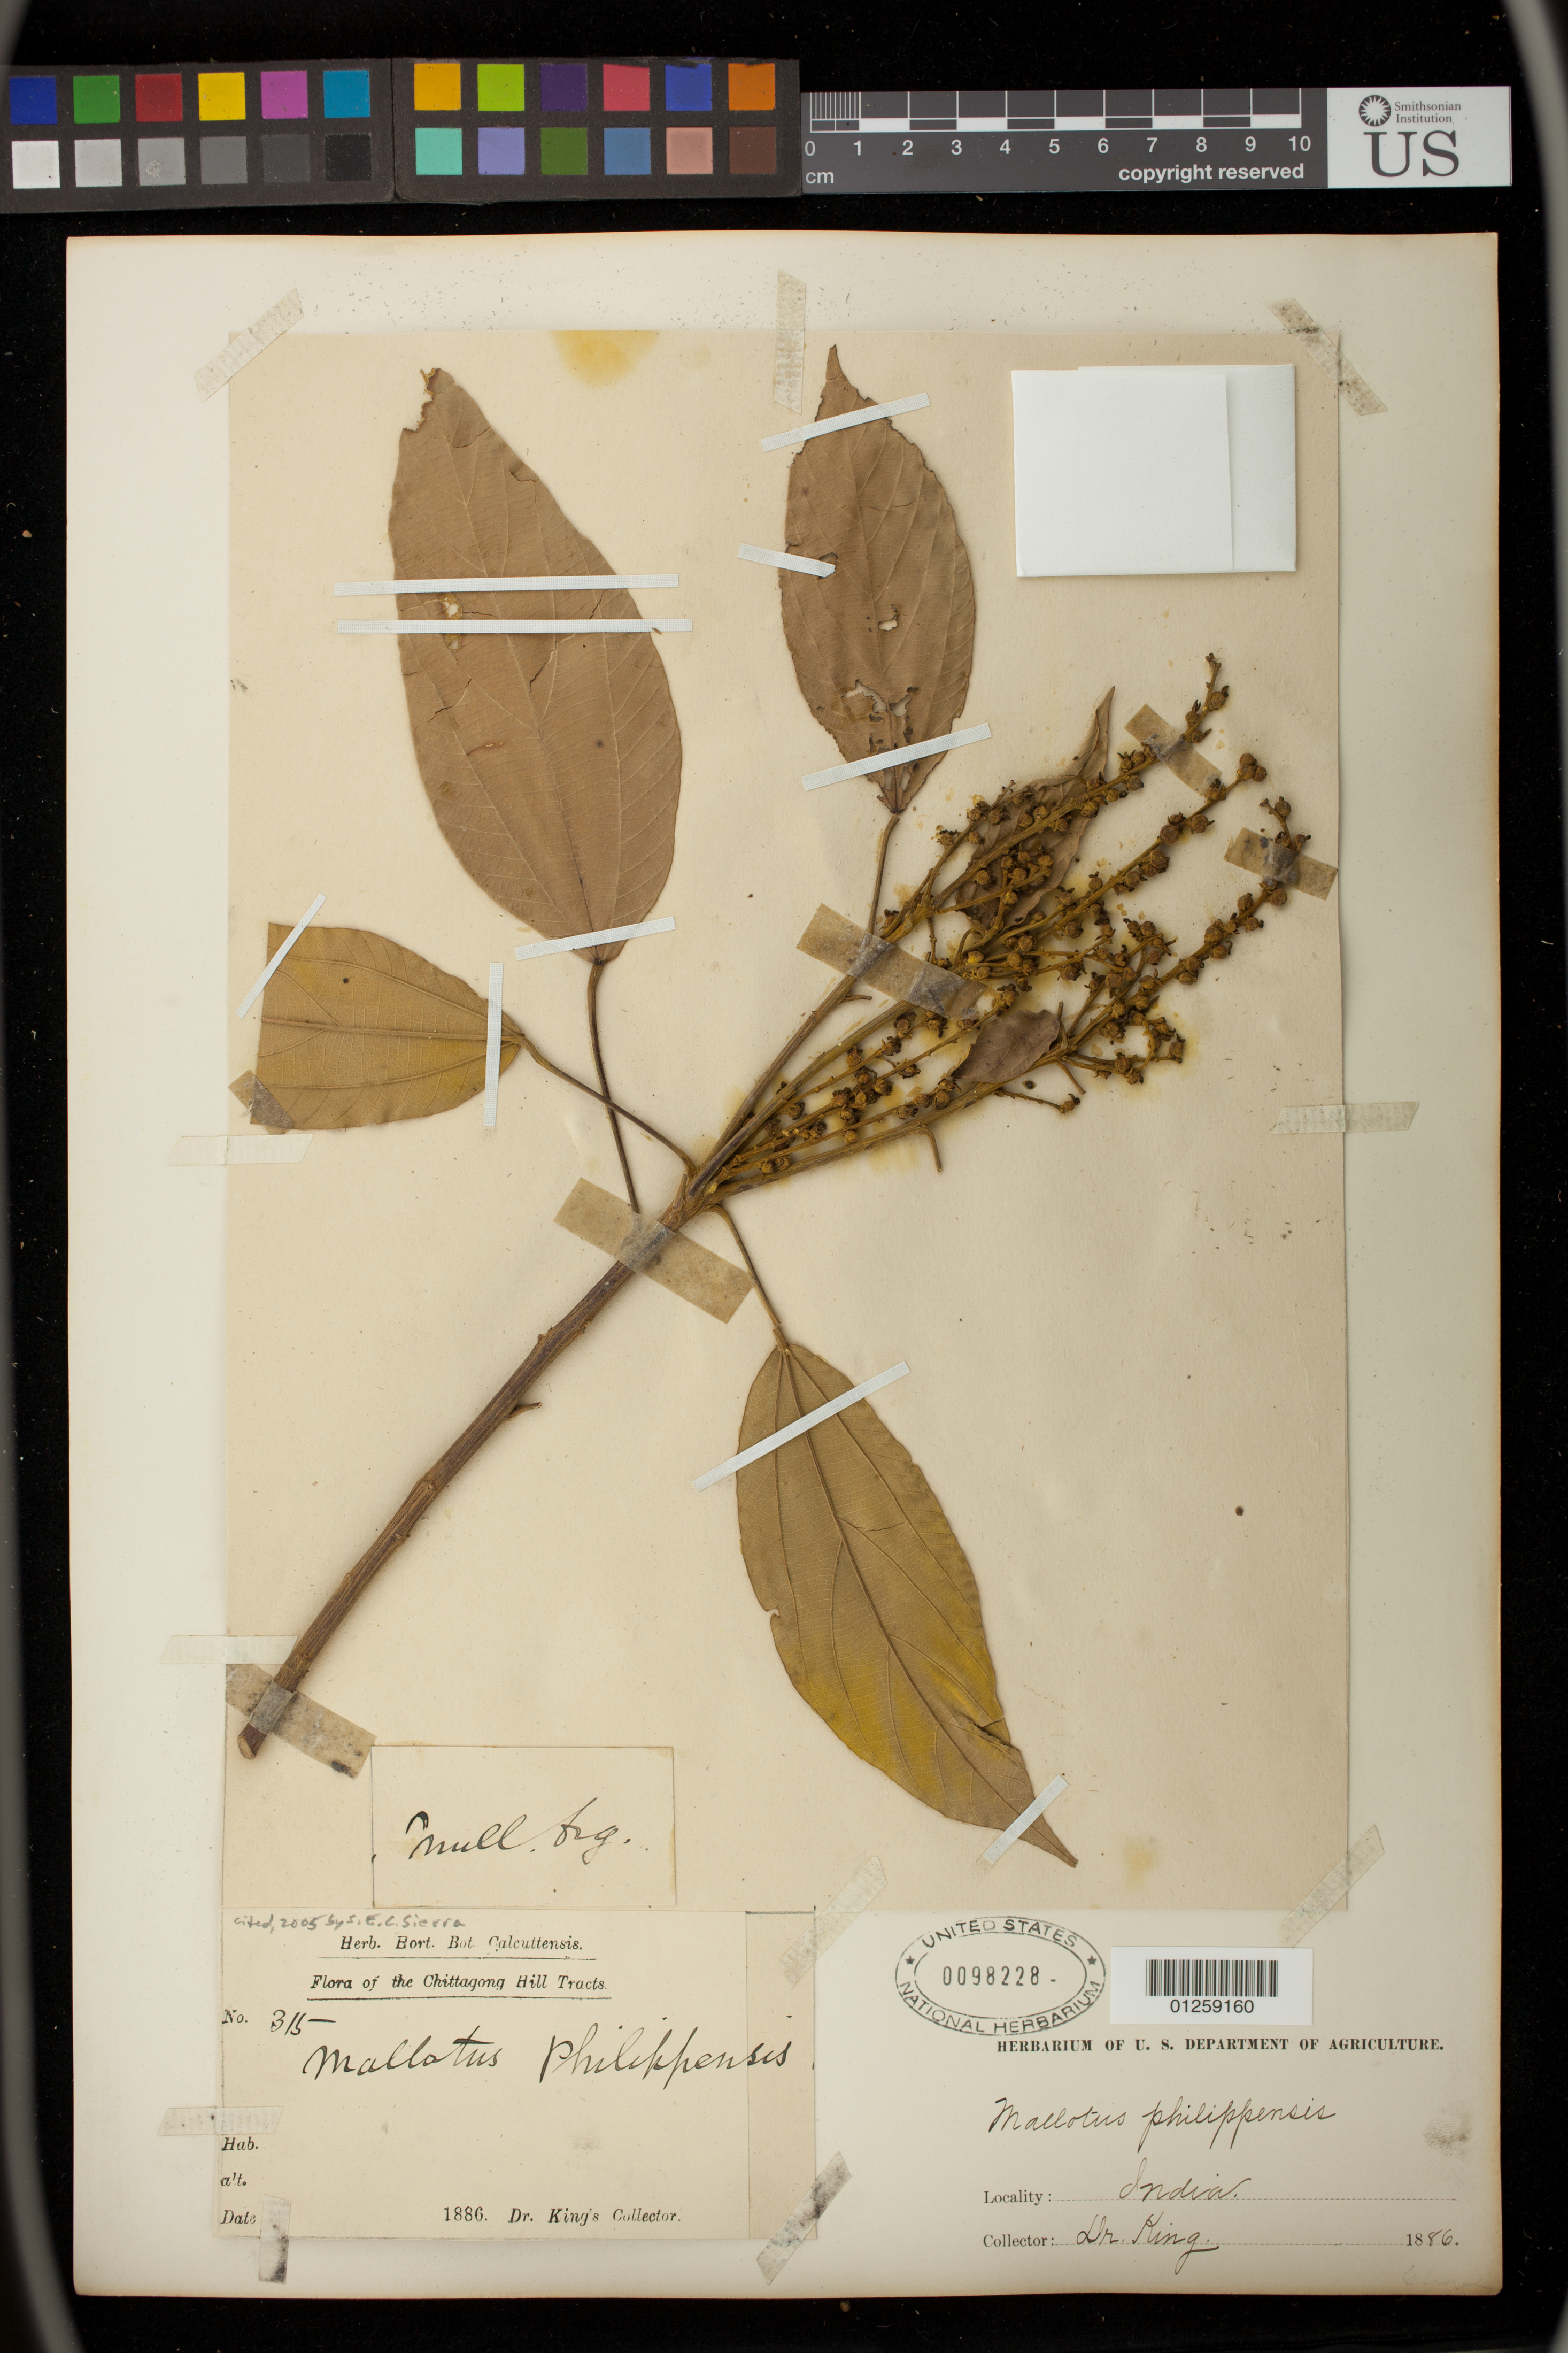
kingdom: Plantae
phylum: Tracheophyta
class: Magnoliopsida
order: Malpighiales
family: Euphorbiaceae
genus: Mallotus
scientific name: Mallotus philippensis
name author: (Lam.) Müll. Arg.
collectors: King, --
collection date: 1886-01-01/1886-12-31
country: Bangladesh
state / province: Chittagong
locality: Chittagong Hill Tracts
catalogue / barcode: US 98228